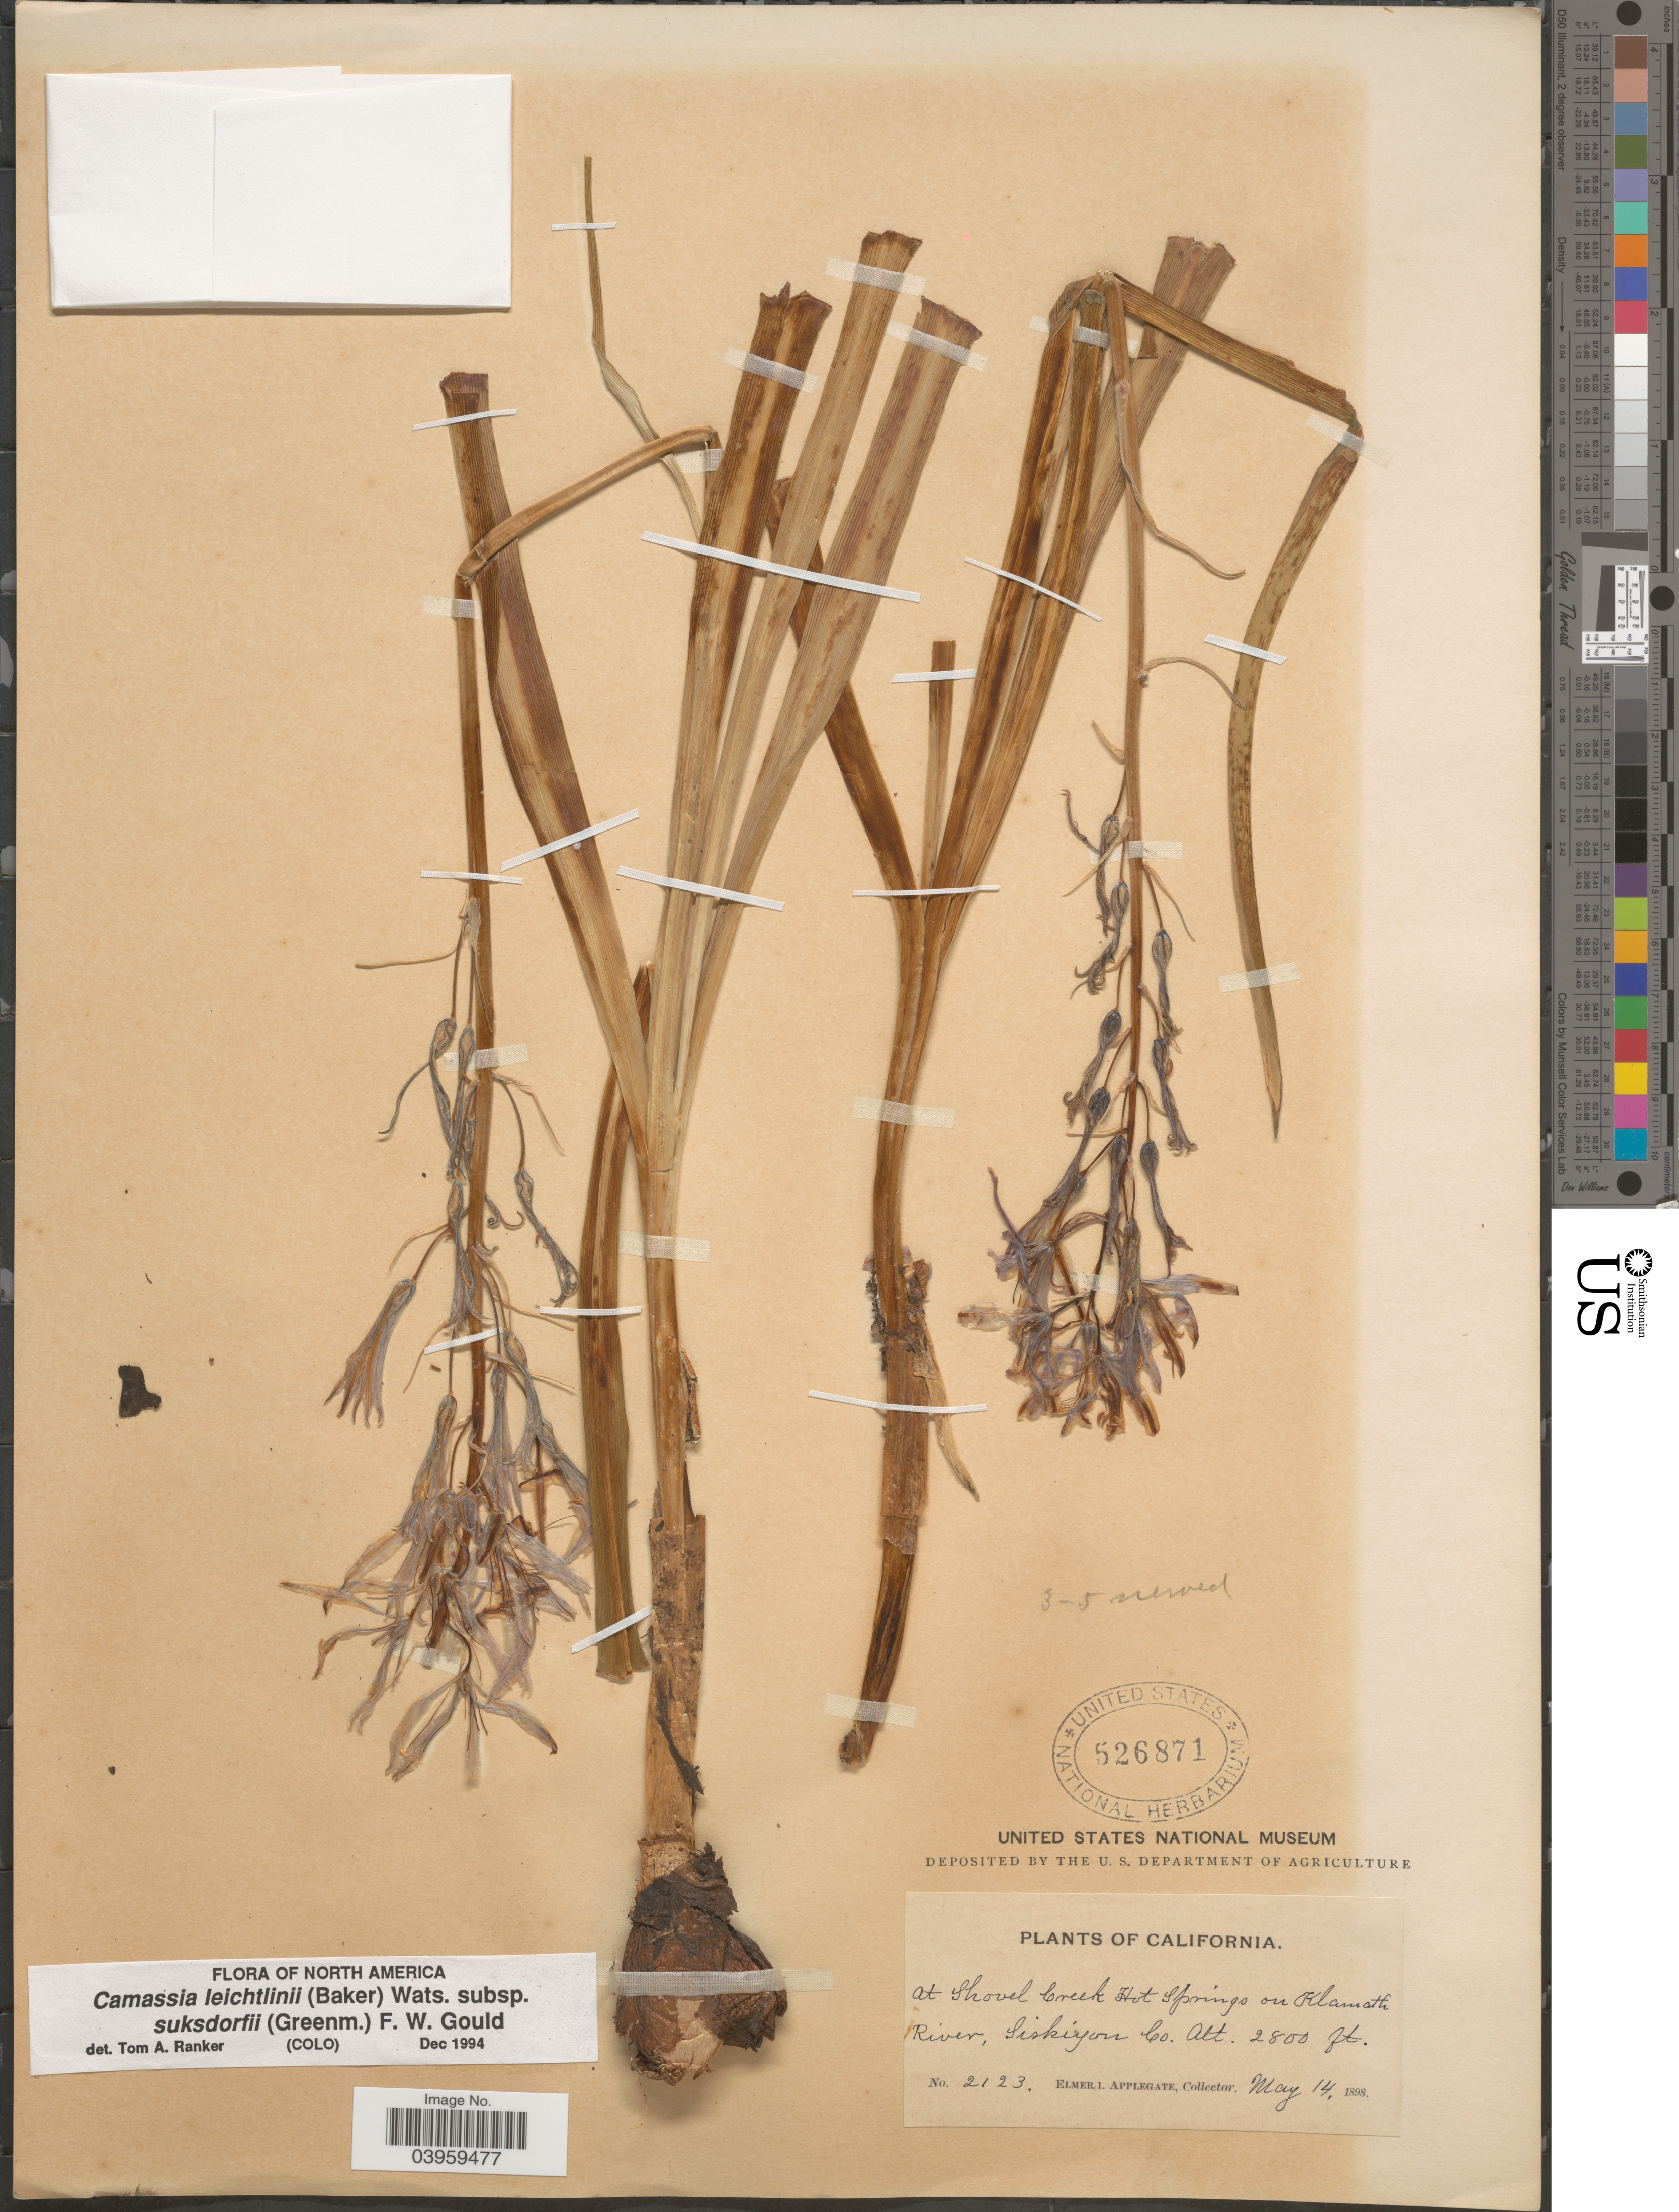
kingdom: Plantae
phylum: Tracheophyta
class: Liliopsida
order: Asparagales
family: Asparagaceae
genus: Camassia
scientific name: Camassia leichtlinii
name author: (Baker) S. Watson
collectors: E. I. Applegate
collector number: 2123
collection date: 1898-05-14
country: United States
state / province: California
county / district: Siskiyou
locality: At Shovel Creek Hot Springs on Klamath River, Siskiyou Co.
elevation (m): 853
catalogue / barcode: US 526871